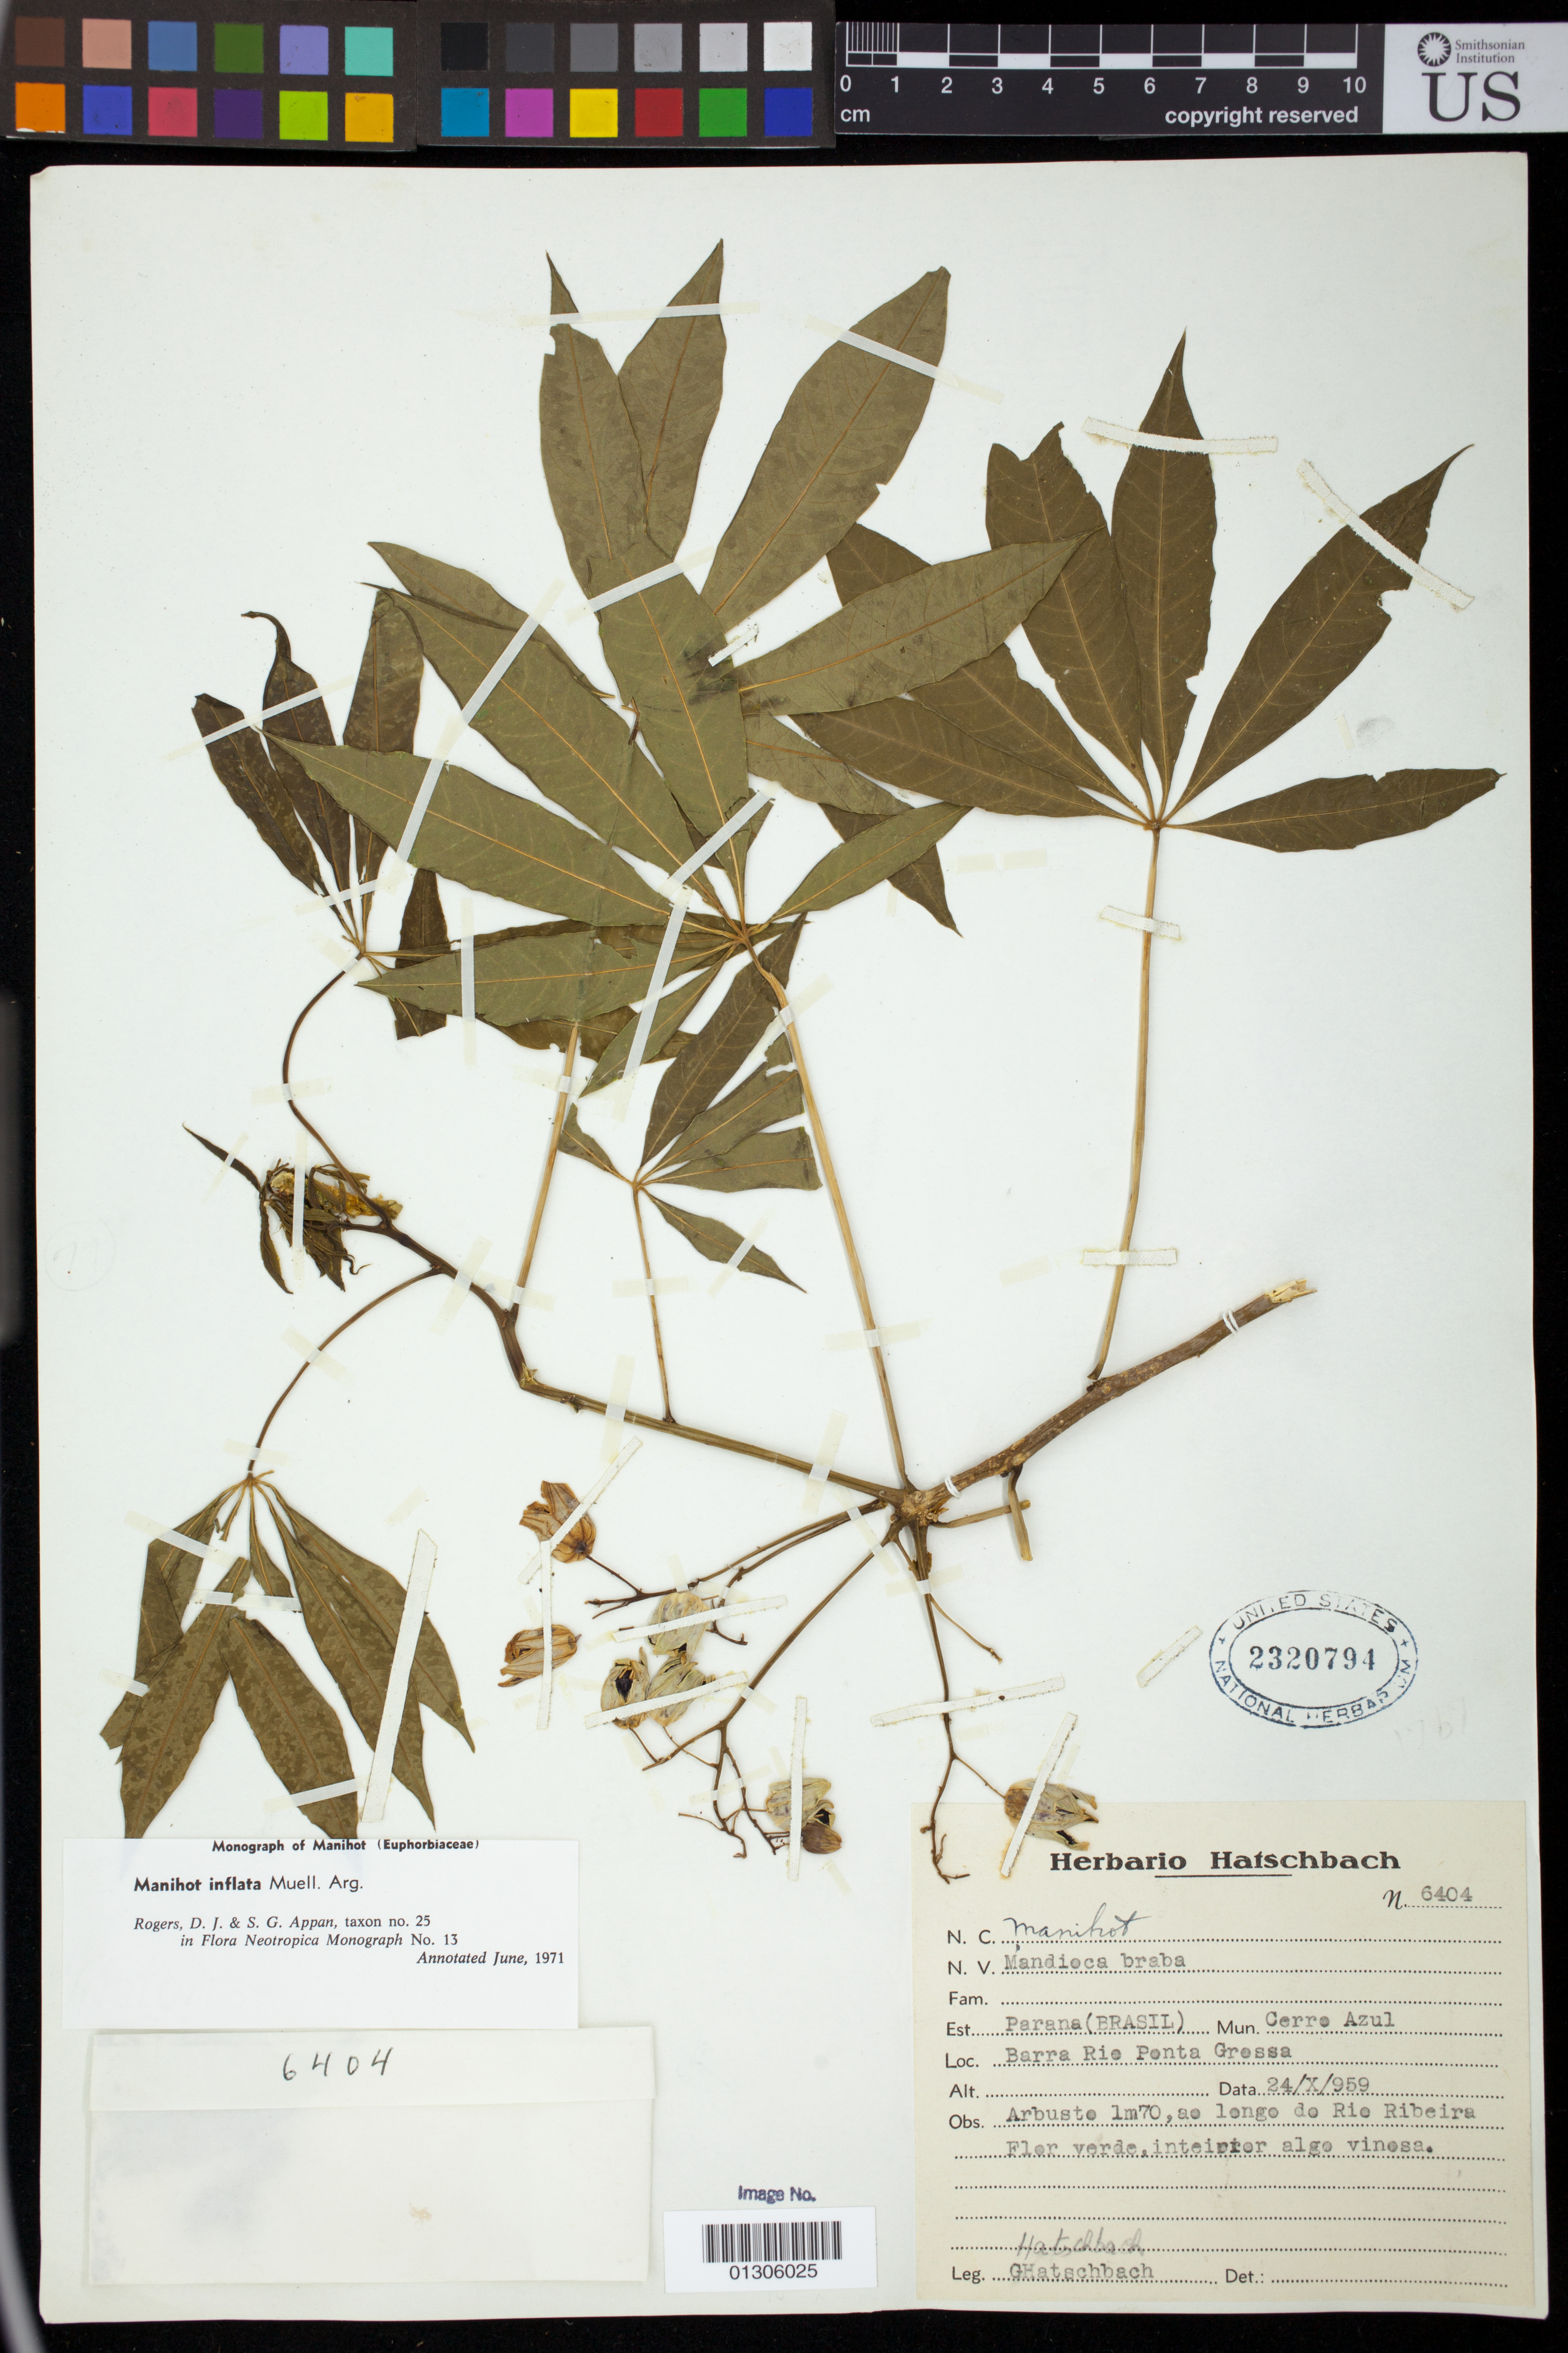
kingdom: Plantae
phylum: Tracheophyta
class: Magnoliopsida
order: Malpighiales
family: Euphorbiaceae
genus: Manihot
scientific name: Manihot grahamii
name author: Hook.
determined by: Mendoza, M.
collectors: G. Hatschbach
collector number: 6404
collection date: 1959-10-24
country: Brazil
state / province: Paraná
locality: Cerro Azul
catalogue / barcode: US 2320794